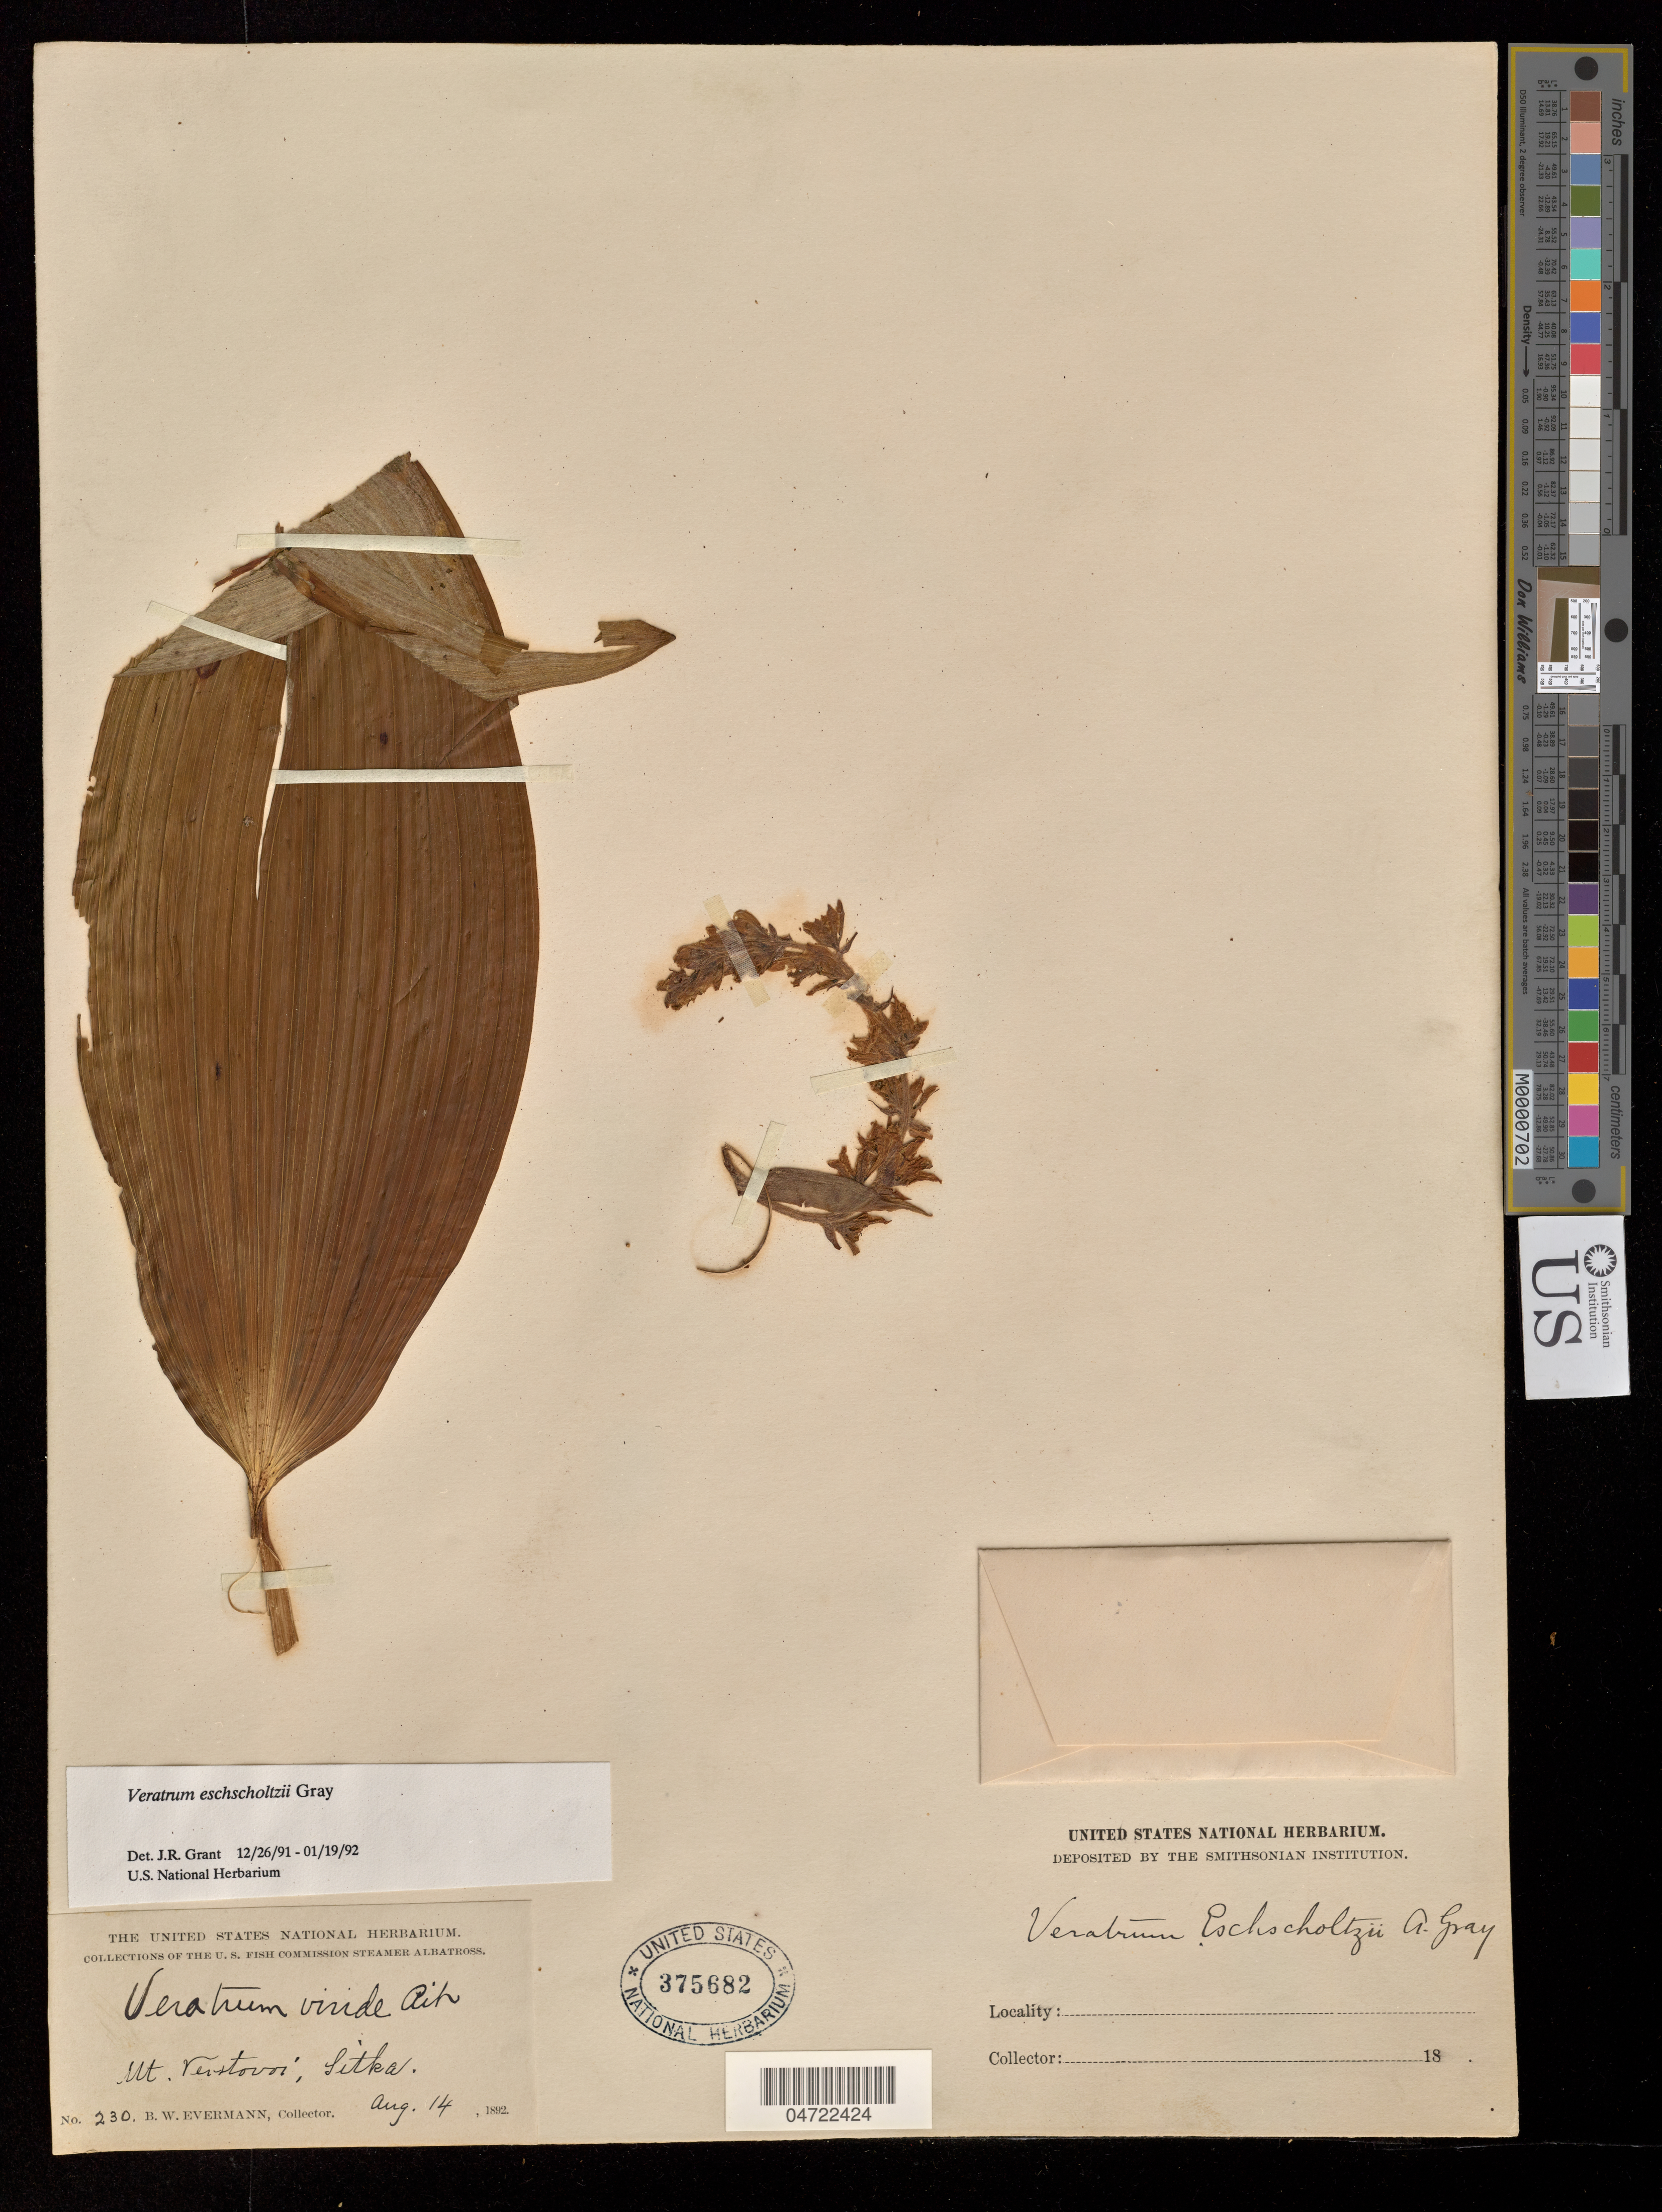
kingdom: Plantae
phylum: Tracheophyta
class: Liliopsida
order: Liliales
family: Melanthiaceae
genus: Veratrum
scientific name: Veratrum eschscholtzii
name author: A. Gray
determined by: Grant, J. R., (SWITZERLAND)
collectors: B. W. Evermann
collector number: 230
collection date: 1892-08-14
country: United States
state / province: Alaska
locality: Sitka, Mt. Verstovoi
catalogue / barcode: US 375682